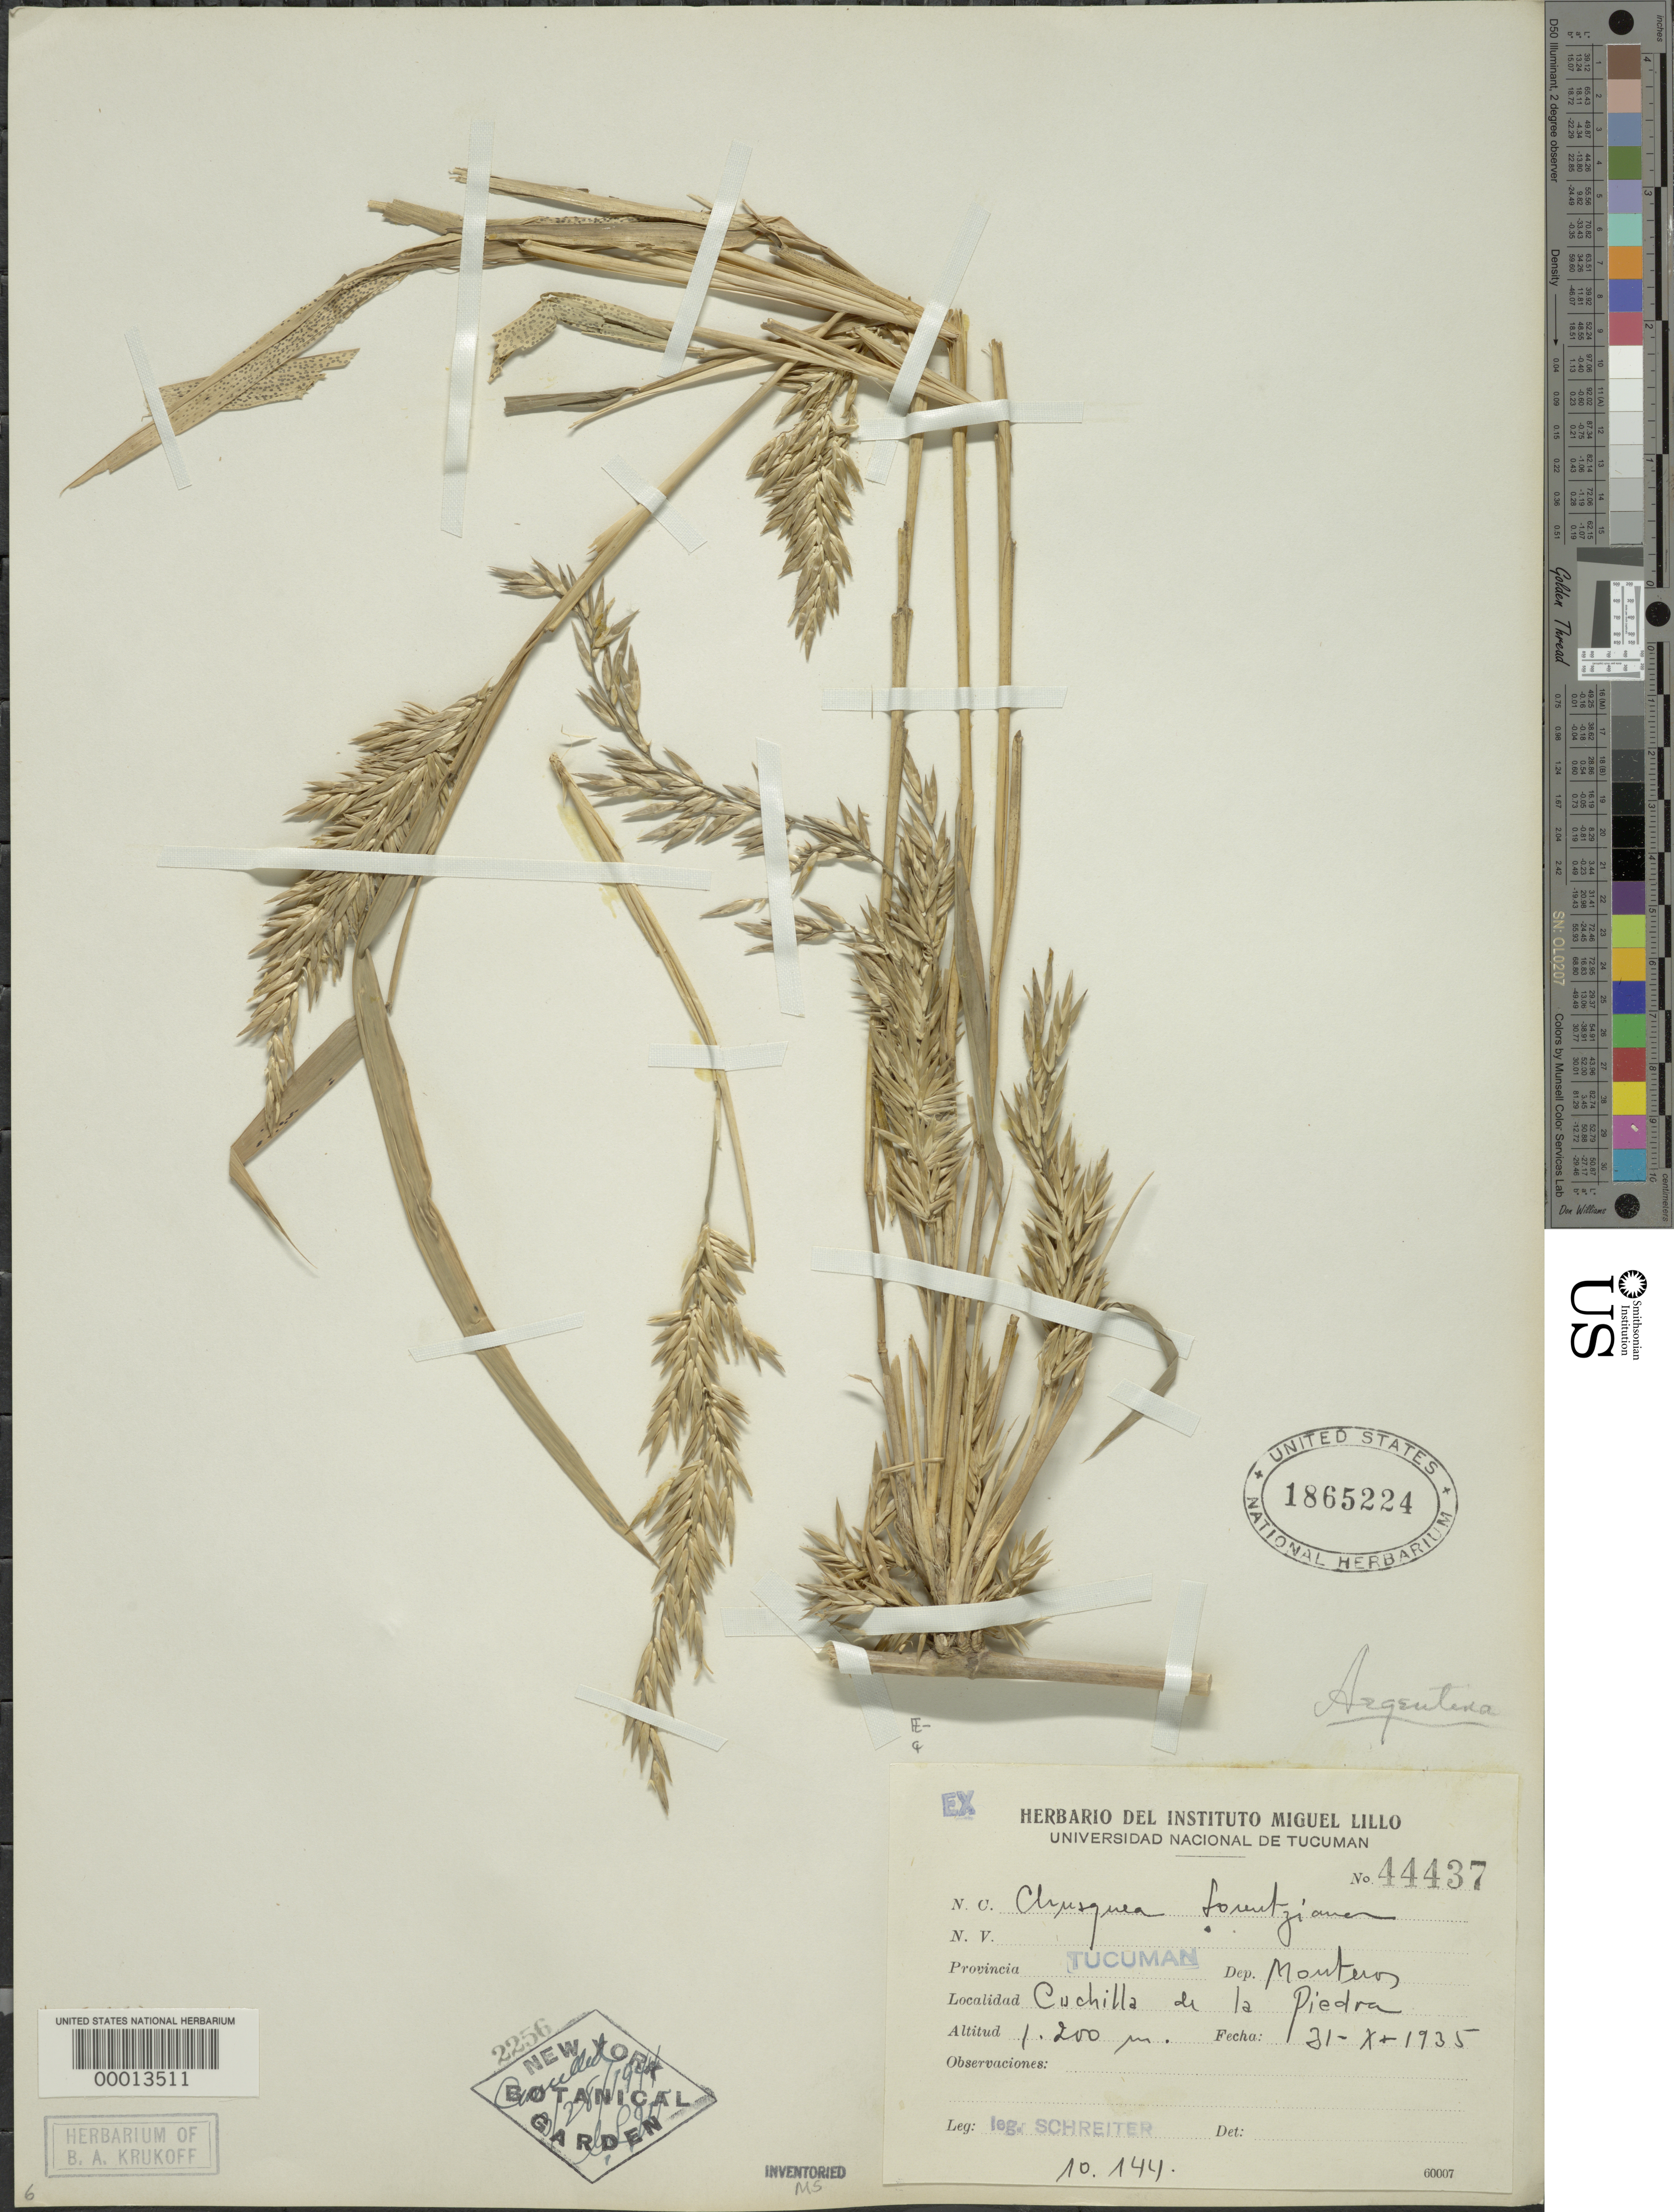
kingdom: Plantae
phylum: Tracheophyta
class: Liliopsida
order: Poales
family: Poaceae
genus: Chusquea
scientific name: Chusquea lorentziana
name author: Griseb.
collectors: R. Schreiter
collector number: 44437 / 10144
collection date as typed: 31 Oct 1935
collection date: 1935-10-31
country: Argentina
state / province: Tucumán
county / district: Monteros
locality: Dept. Monteros, Cuchilla de la Piedra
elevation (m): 1200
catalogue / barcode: US 1865224